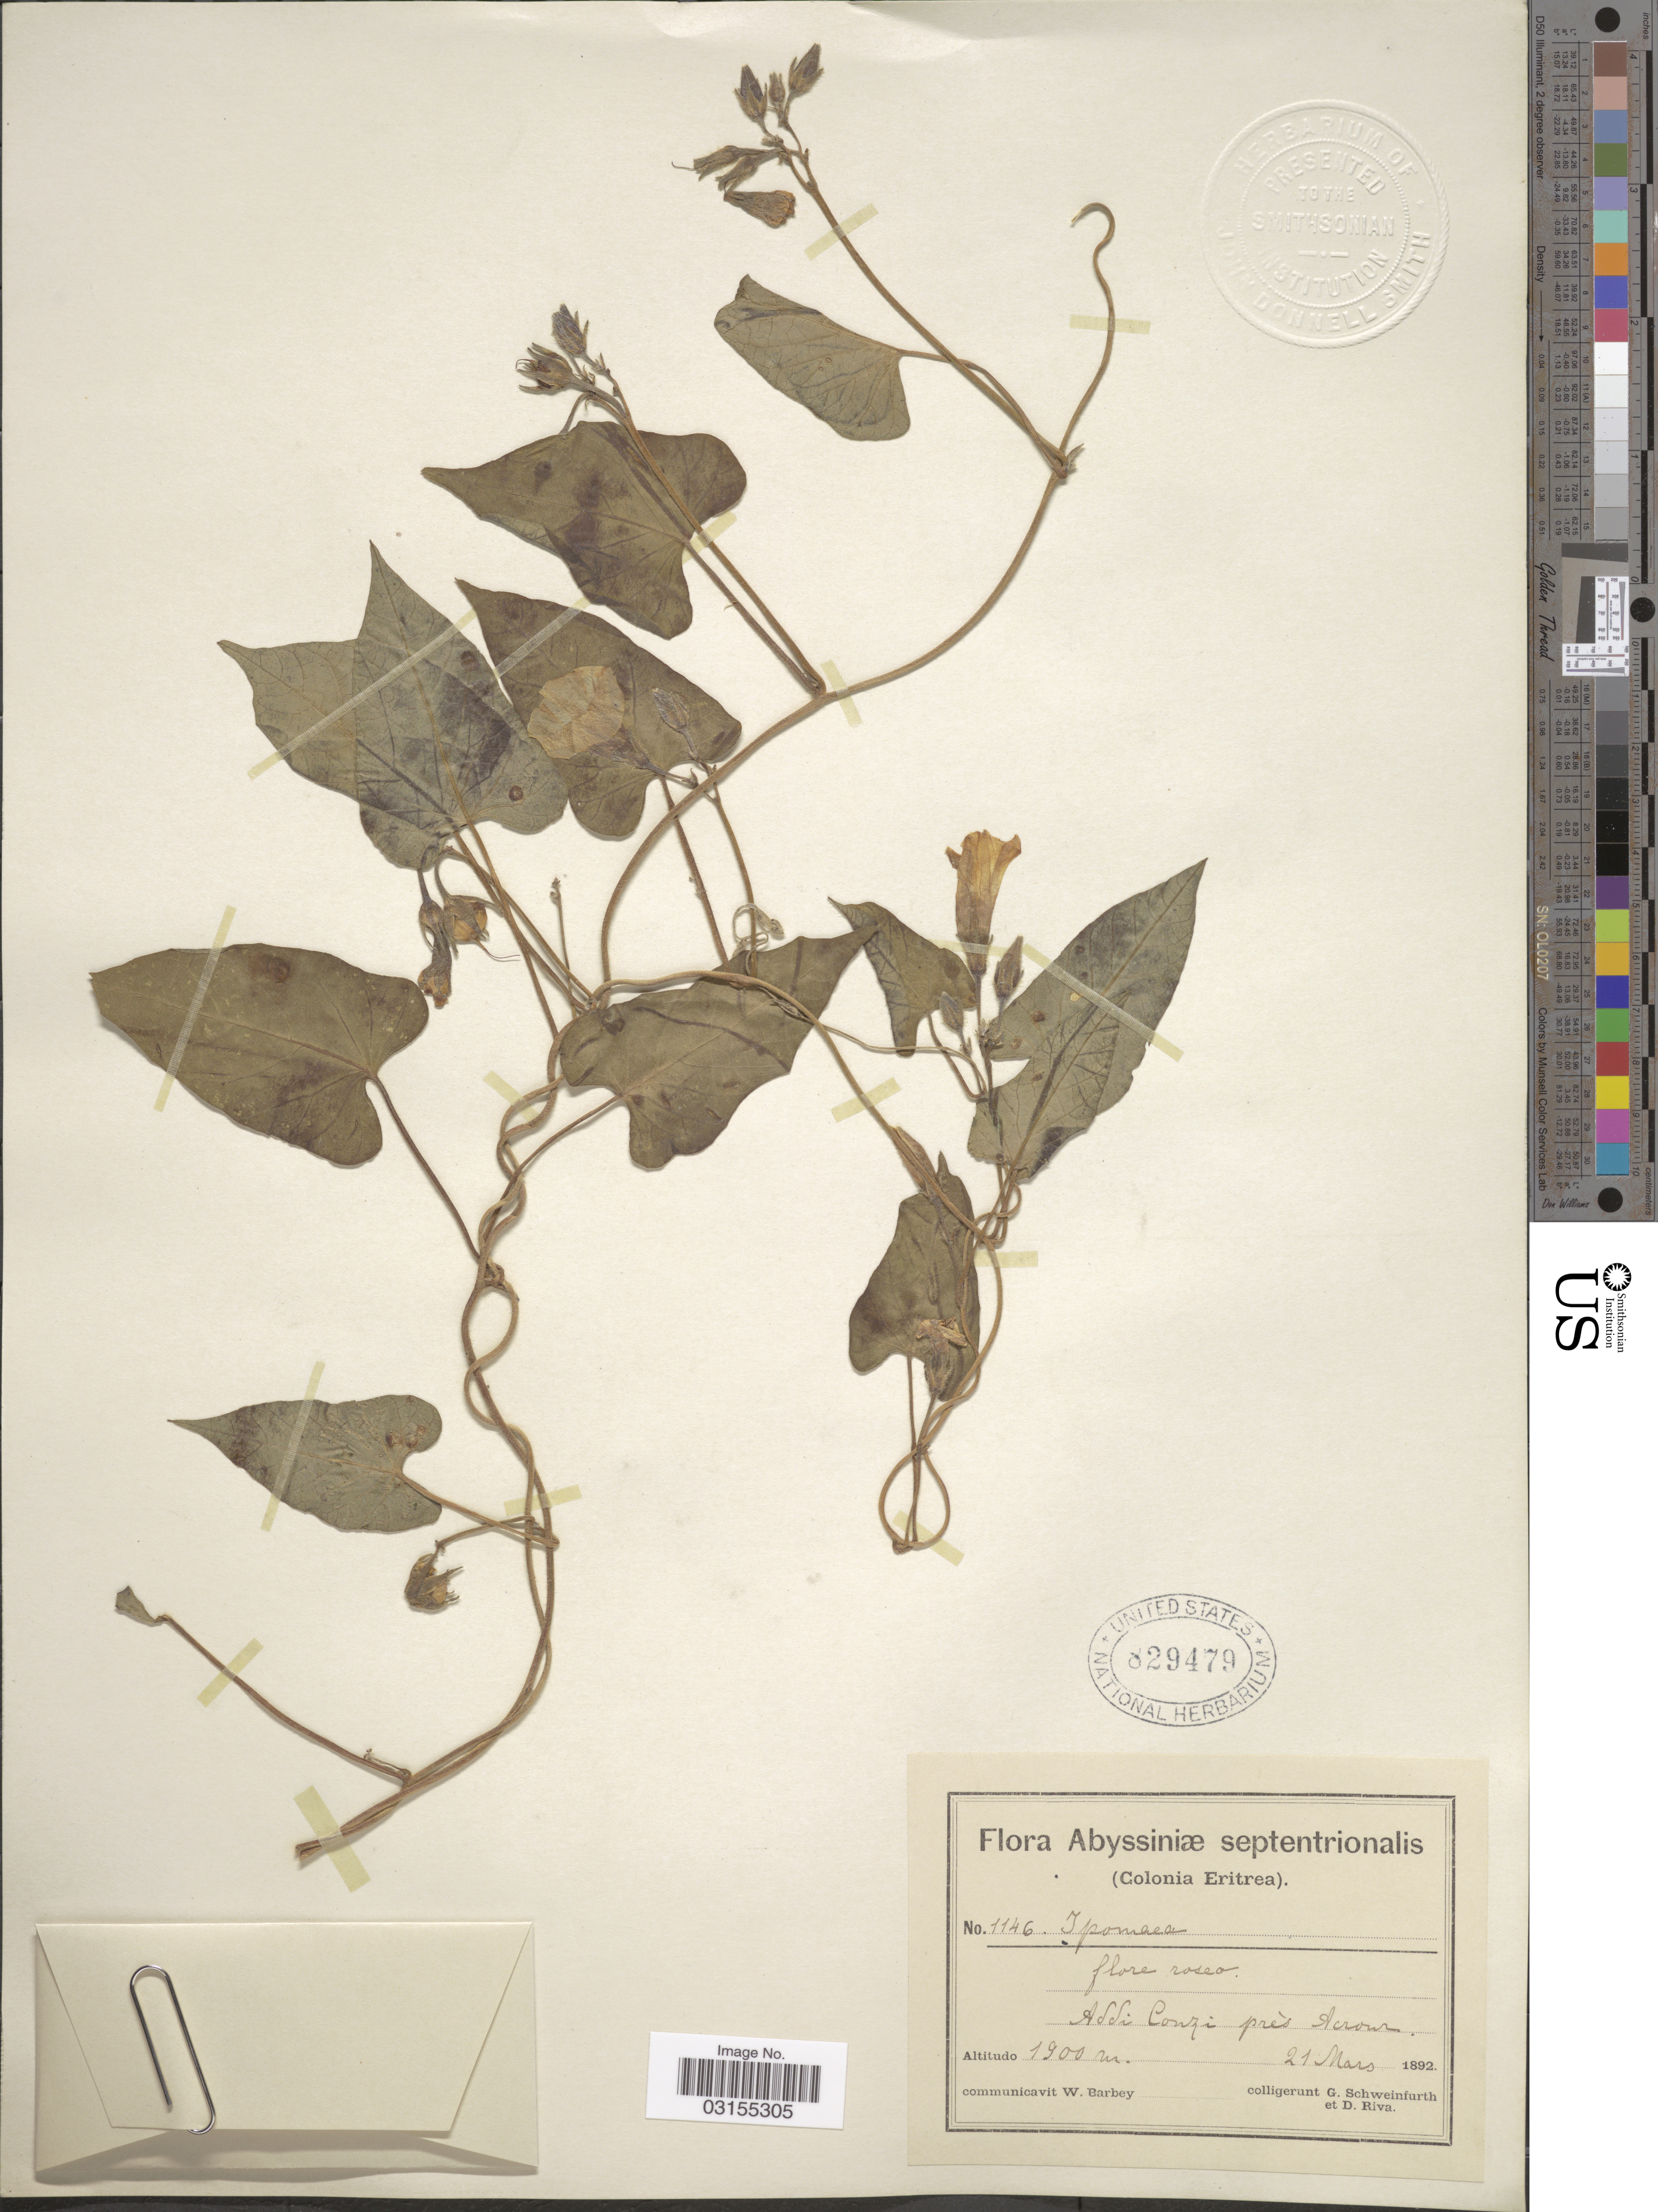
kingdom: Plantae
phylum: Tracheophyta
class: Magnoliopsida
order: Solanales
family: Convolvulaceae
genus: Ipomoea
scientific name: Ipomoea sp.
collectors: G. A. Schweinfurth (herbarium) & D. Riva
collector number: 1146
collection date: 1892-03-21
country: Eritrea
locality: Abyssiniæ septentrionalis (Colonia Eritrea) Addi Conzi près Acrour.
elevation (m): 1900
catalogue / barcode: US 829479